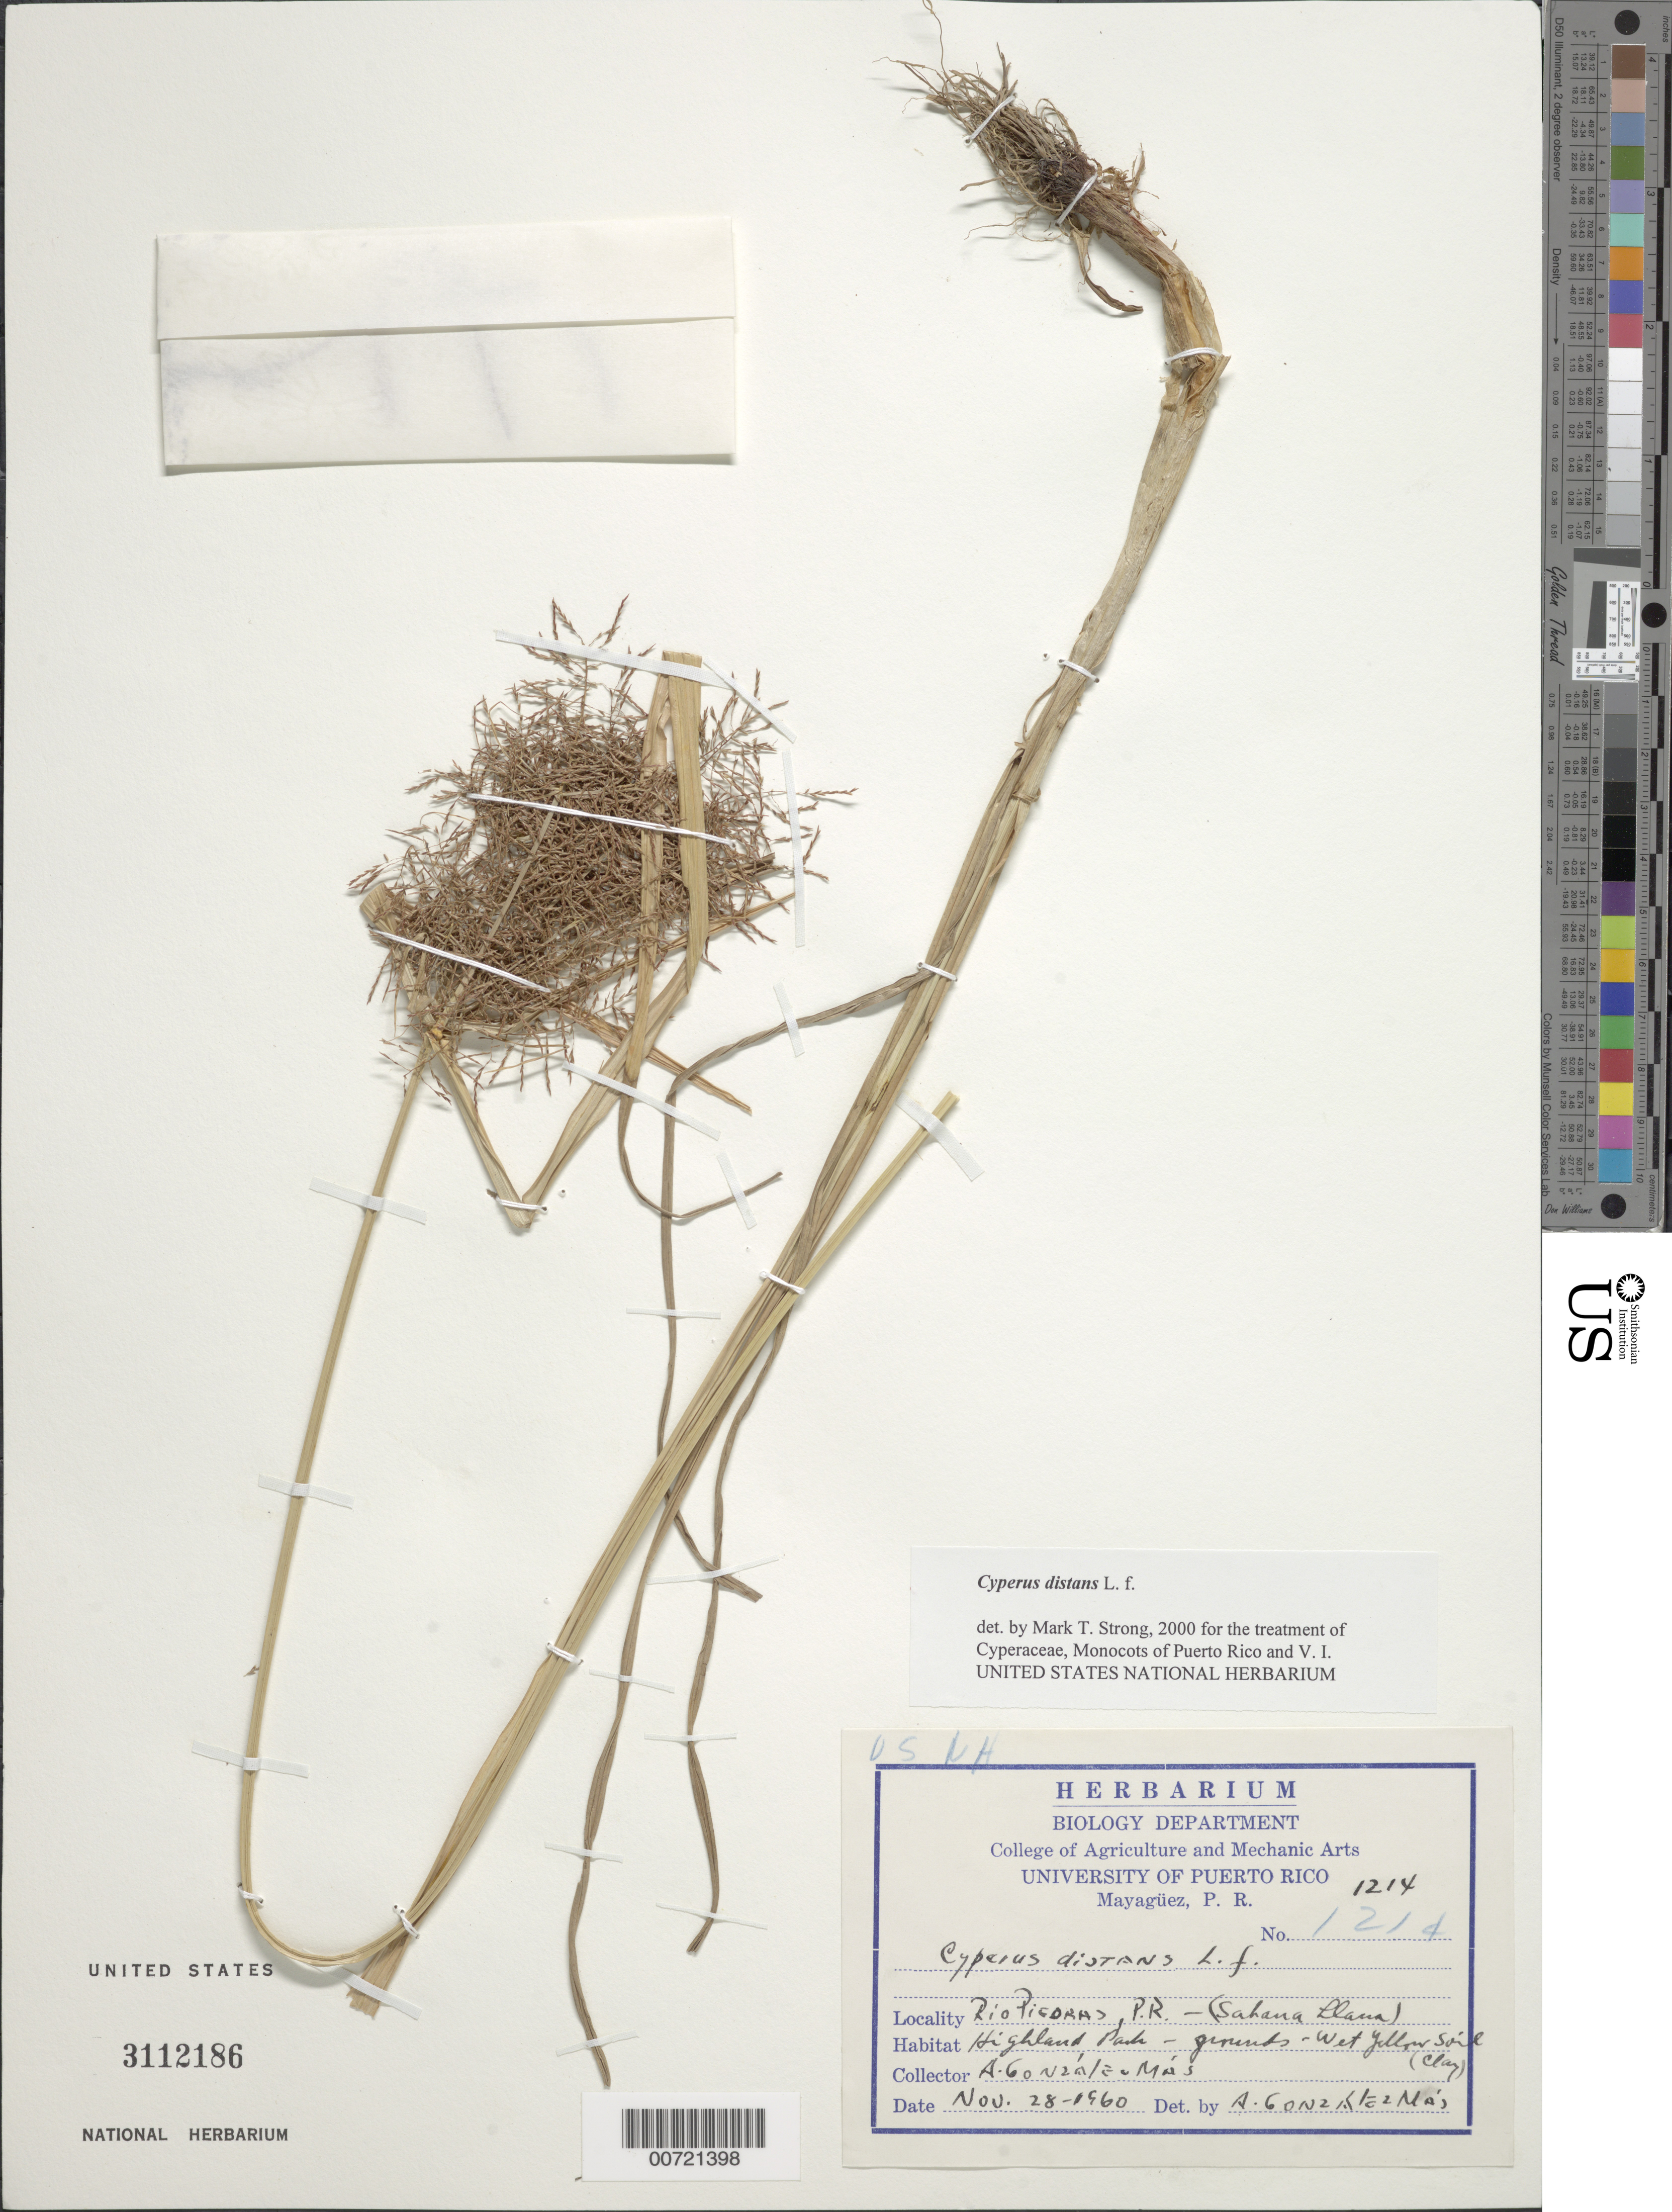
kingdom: Plantae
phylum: Tracheophyta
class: Liliopsida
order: Poales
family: Cyperaceae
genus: Cyperus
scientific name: Cyperus distans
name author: L. f.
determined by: Strong, M. T., (US), Smithsonian Institution - National Museum of Natural History (UNITED STATES)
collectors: A. González Más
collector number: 1214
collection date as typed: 28 Nov 1960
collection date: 1960-11-28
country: Puerto Rico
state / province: San Juan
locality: Rio Piedras: Sabana Llana, Highland Park.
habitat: Grounds.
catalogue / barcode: US 3112186